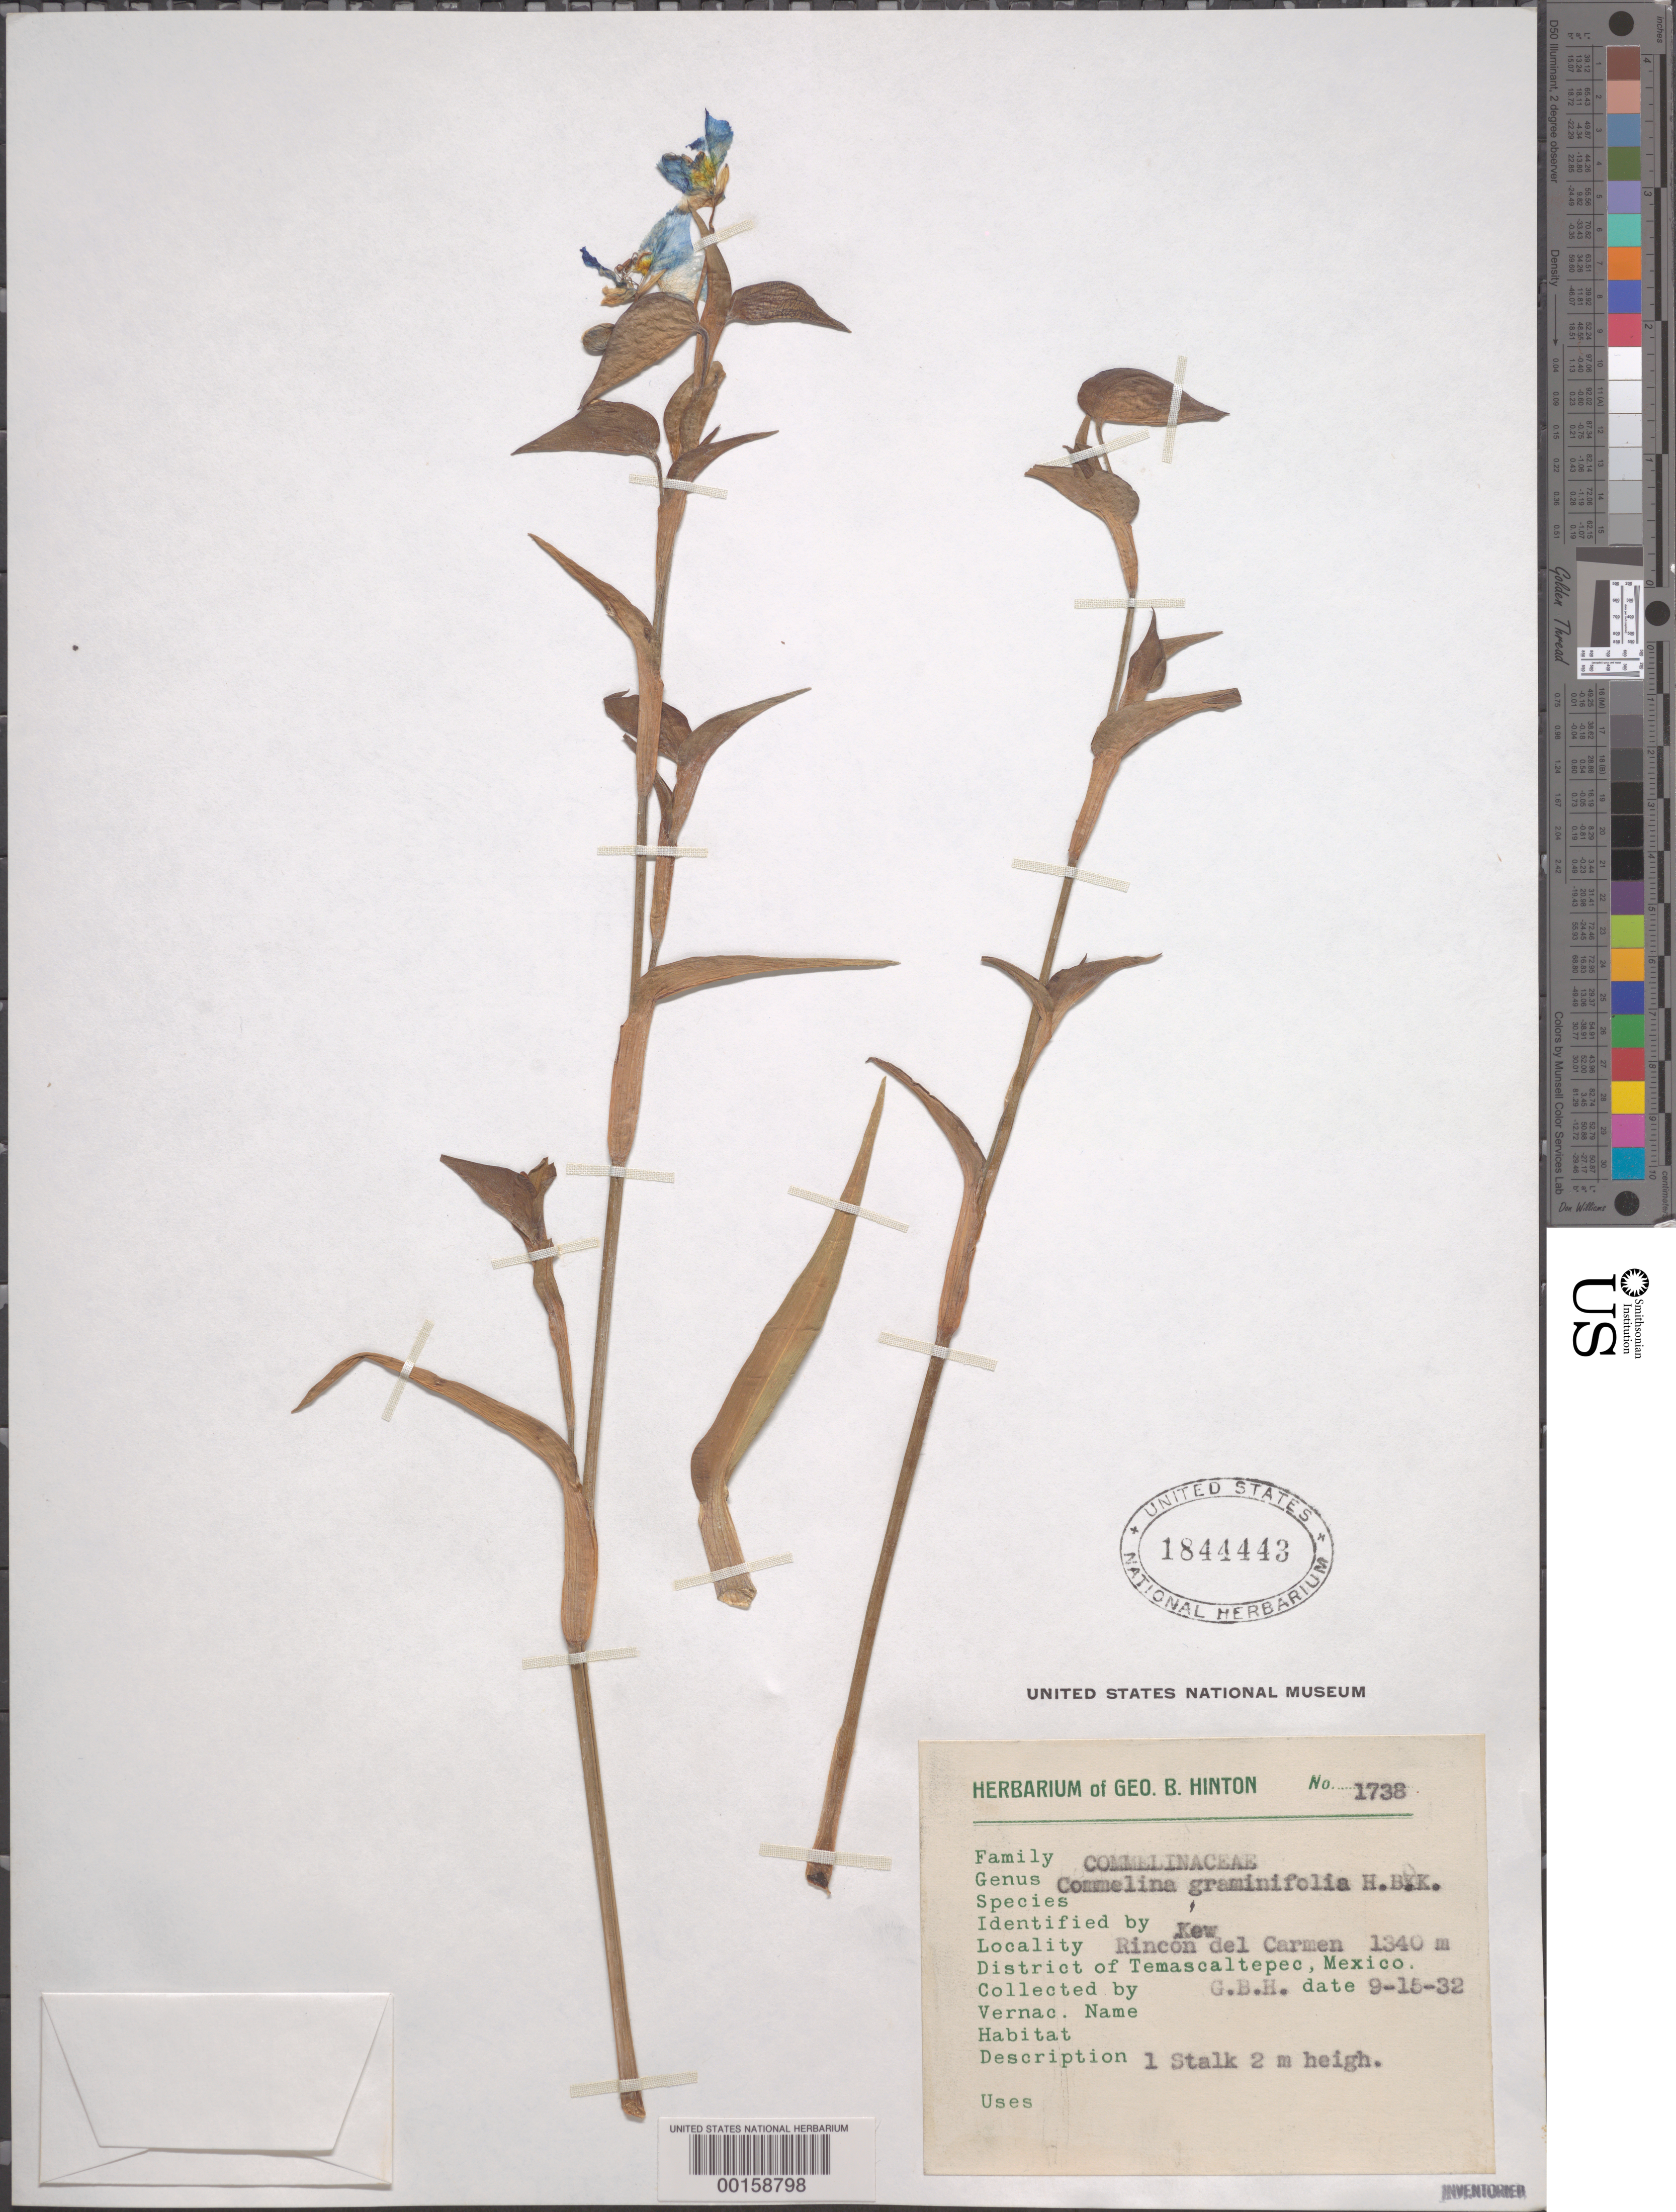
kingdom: Plantae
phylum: Tracheophyta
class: Liliopsida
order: Commelinales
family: Commelinaceae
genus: Commelina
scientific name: Commelina graminifolia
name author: Kunth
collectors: G. B. Hinton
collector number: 1738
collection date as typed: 15 Sep 1932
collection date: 1932-09-15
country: Mexico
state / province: México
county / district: Temascaltepec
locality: Rincon del Carmen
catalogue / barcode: US 1844443